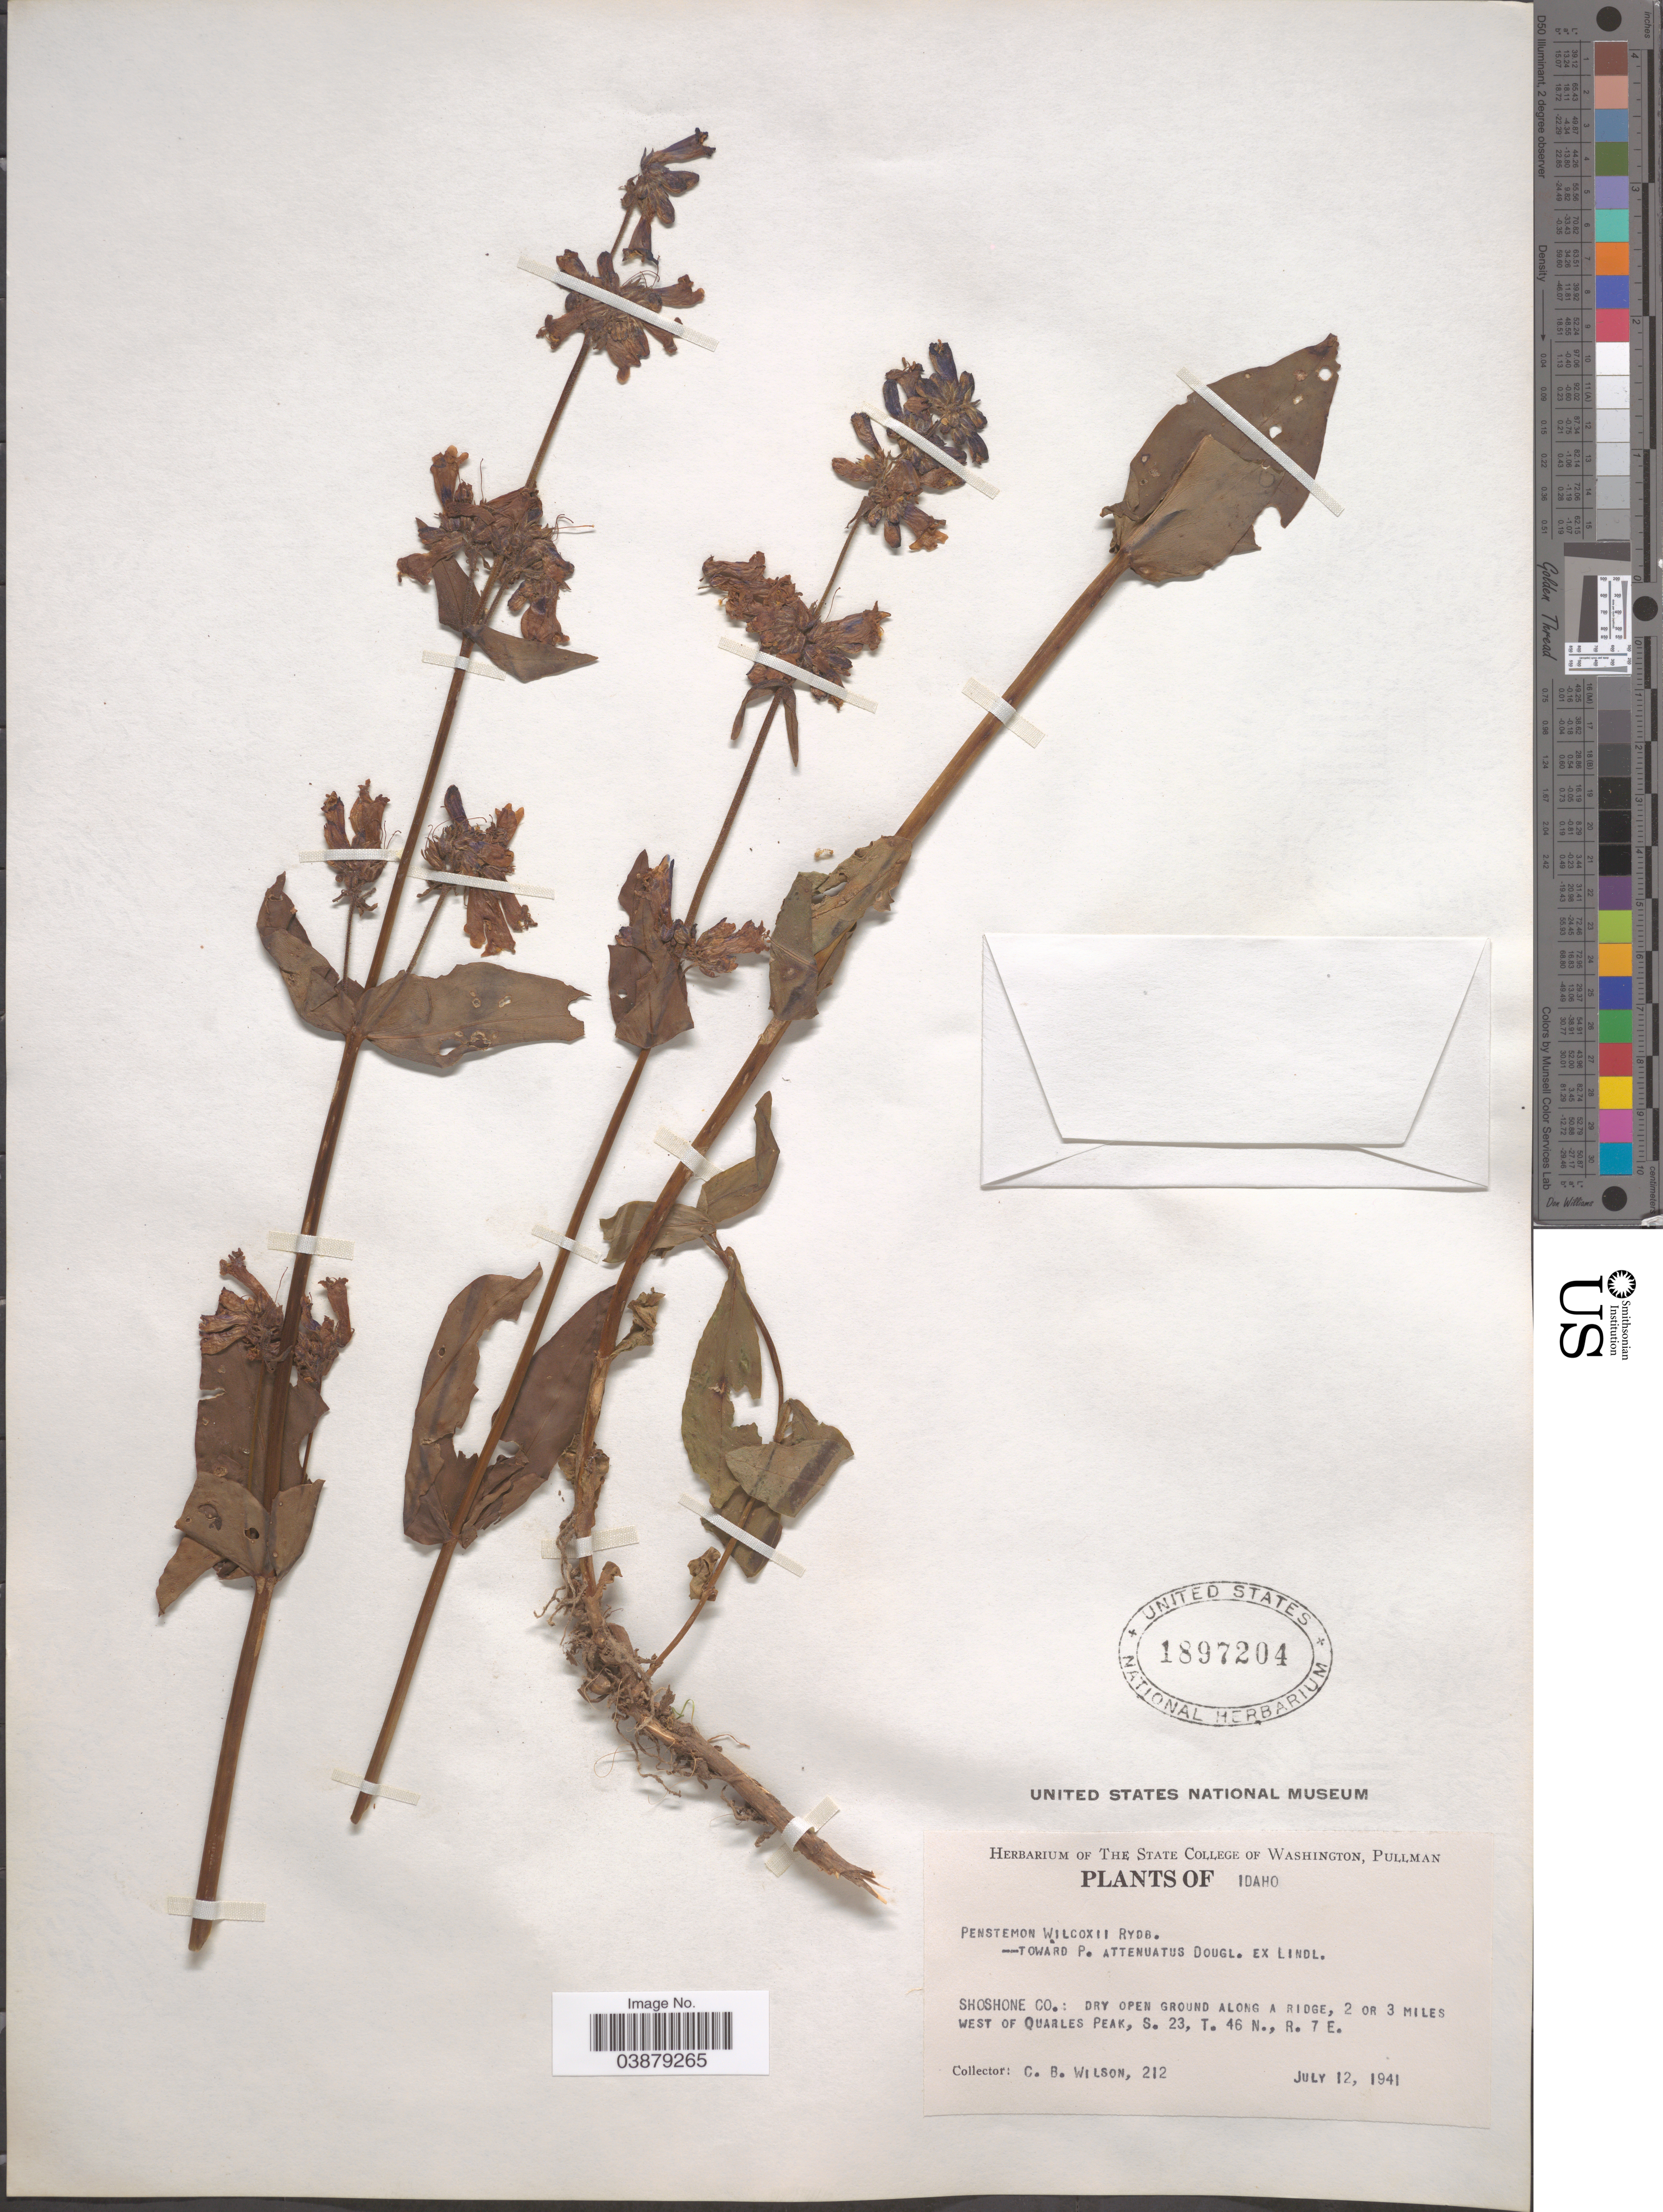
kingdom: Plantae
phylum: Tracheophyta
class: Magnoliopsida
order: Lamiales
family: Plantaginaceae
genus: Penstemon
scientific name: Penstemon wilcoxii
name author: Rydb.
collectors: C. Wilson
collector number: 212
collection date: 1941-07-12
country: United States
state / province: Idaho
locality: Shoshone Co.: dry open ground along a ridge, 2 or 3 miles west of Quarles Peak, S.23, T.46N., R.7E.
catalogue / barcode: US 1897204